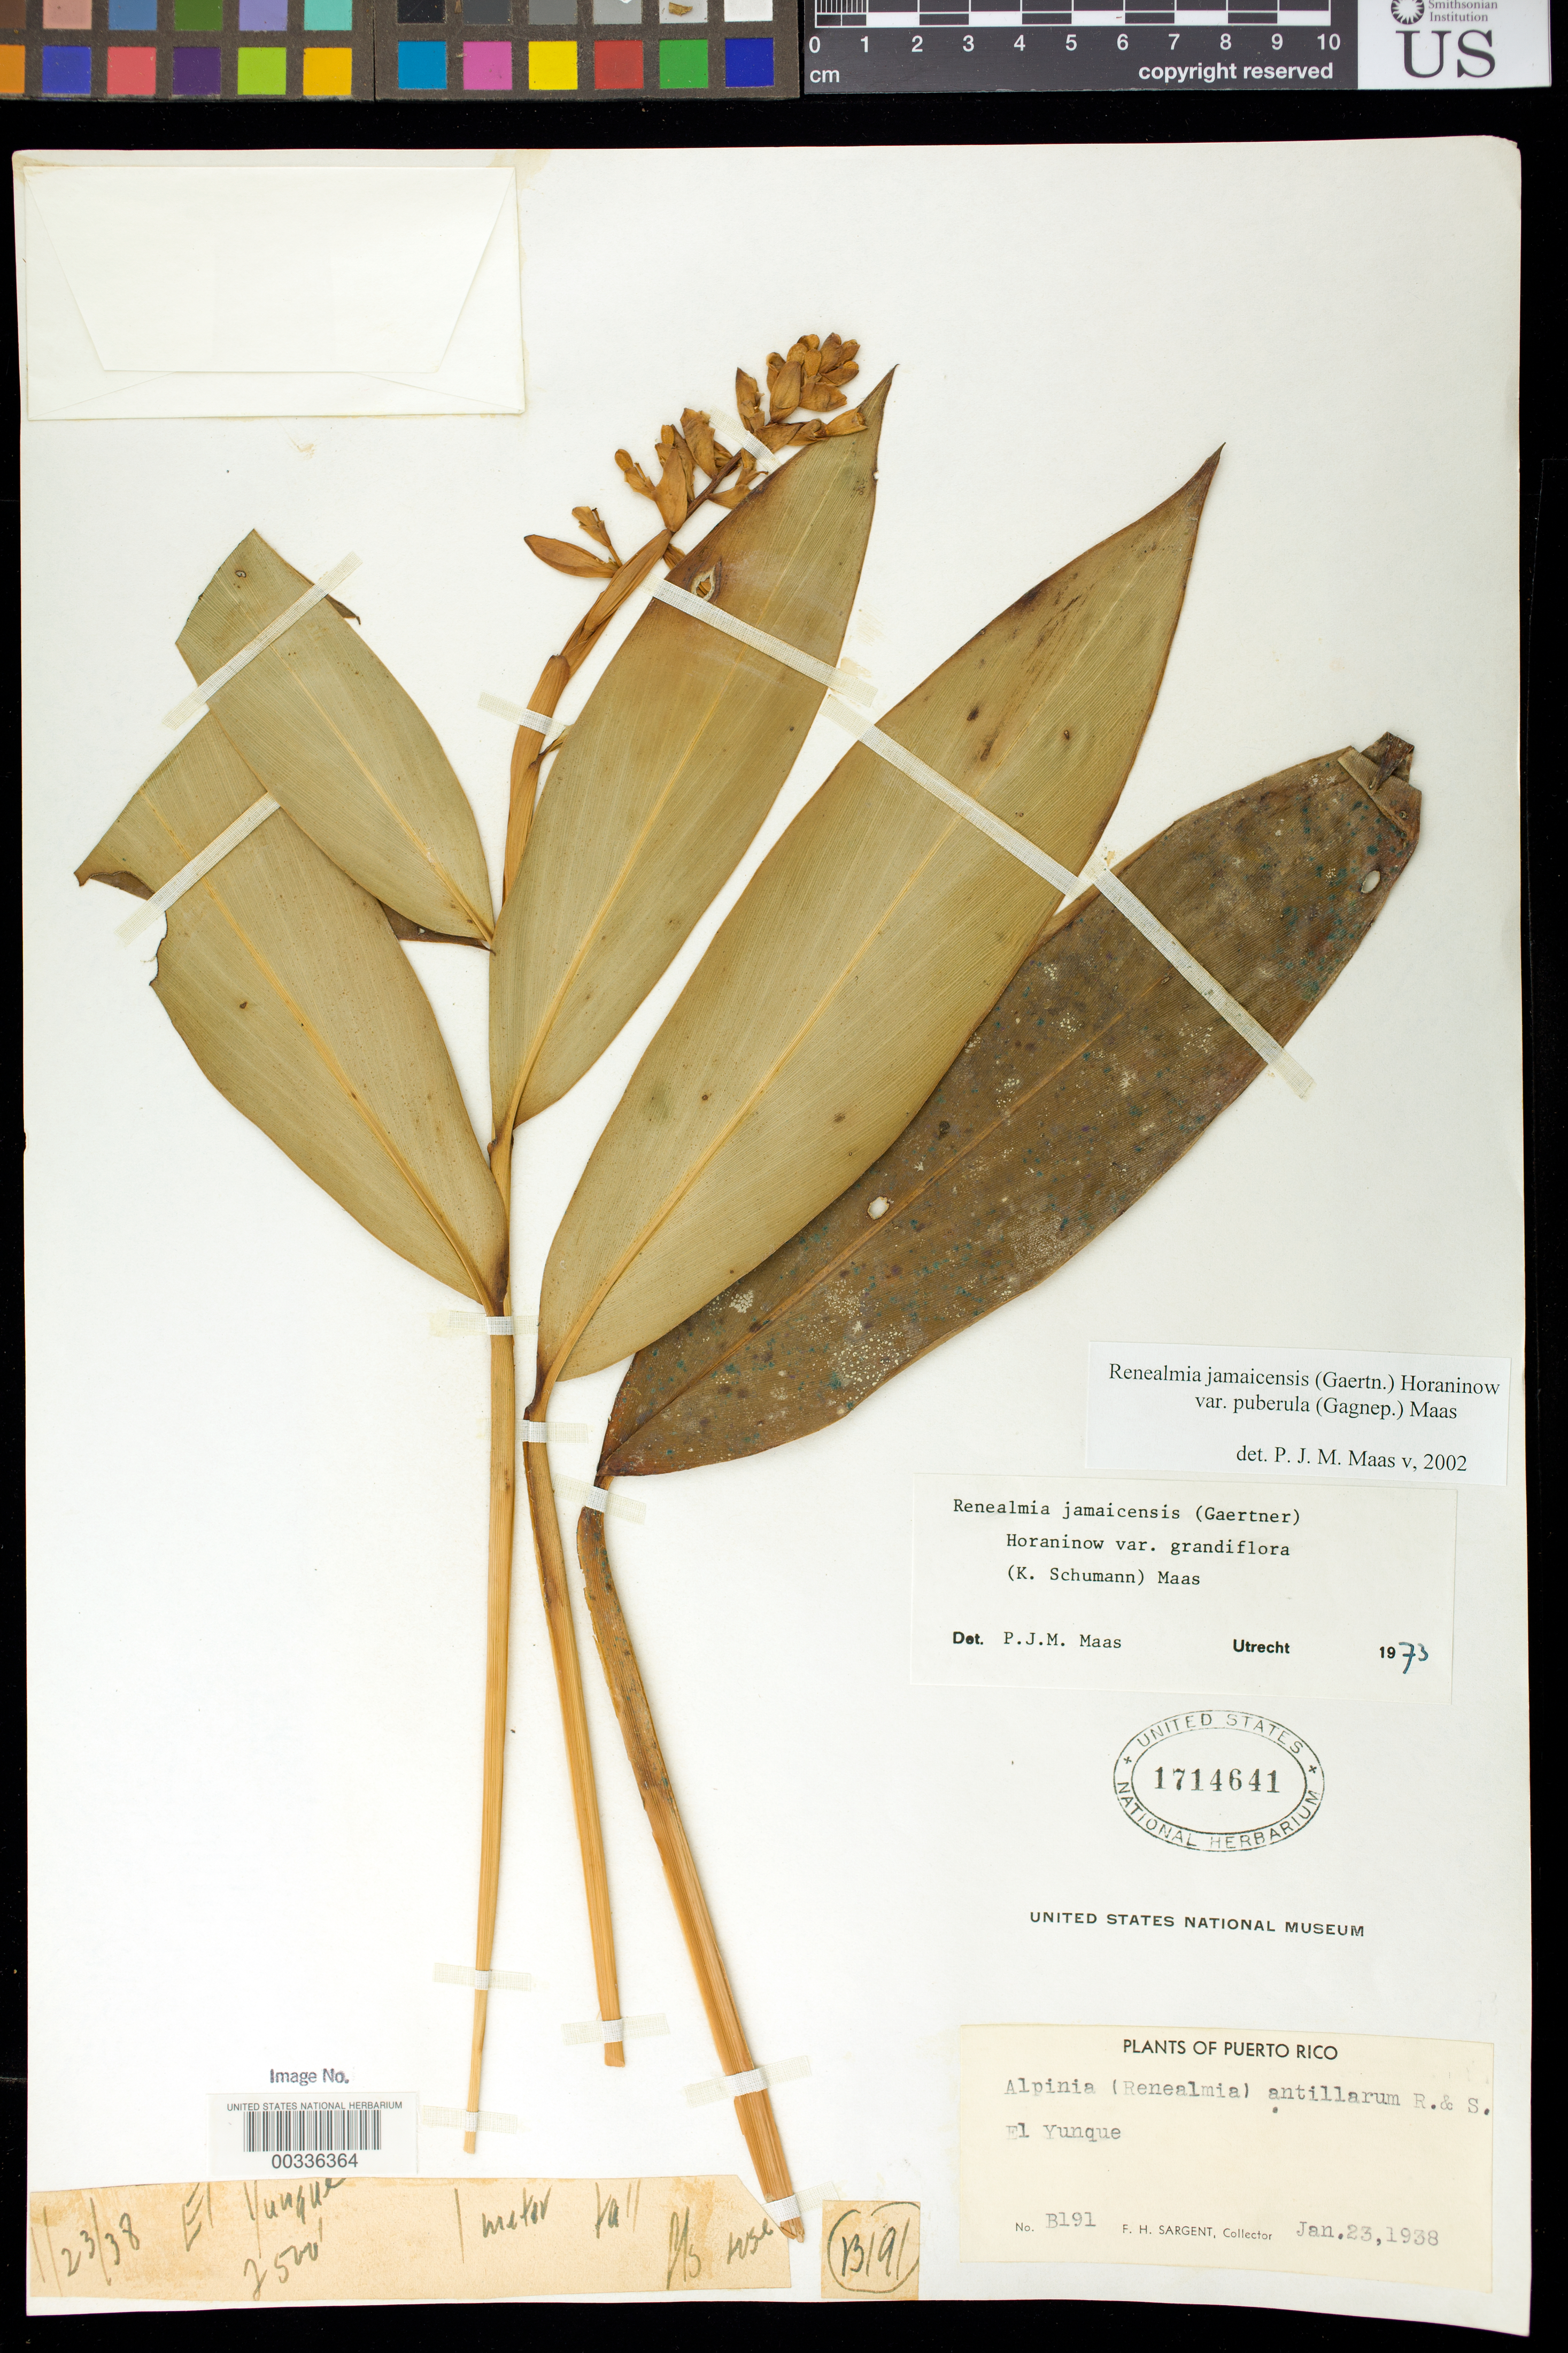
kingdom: Plantae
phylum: Tracheophyta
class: Liliopsida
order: Zingiberales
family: Zingiberaceae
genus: Renealmia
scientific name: Renealmia jamaicensis var. puberula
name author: (Gagnep.) Maas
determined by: Maas, Paul J. M.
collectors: F. H. Sargent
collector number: B191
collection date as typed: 23 Jan 1938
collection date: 1938-01-23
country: Puerto Rico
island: Greater Antilles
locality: El Yunque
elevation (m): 762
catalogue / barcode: US 1714641